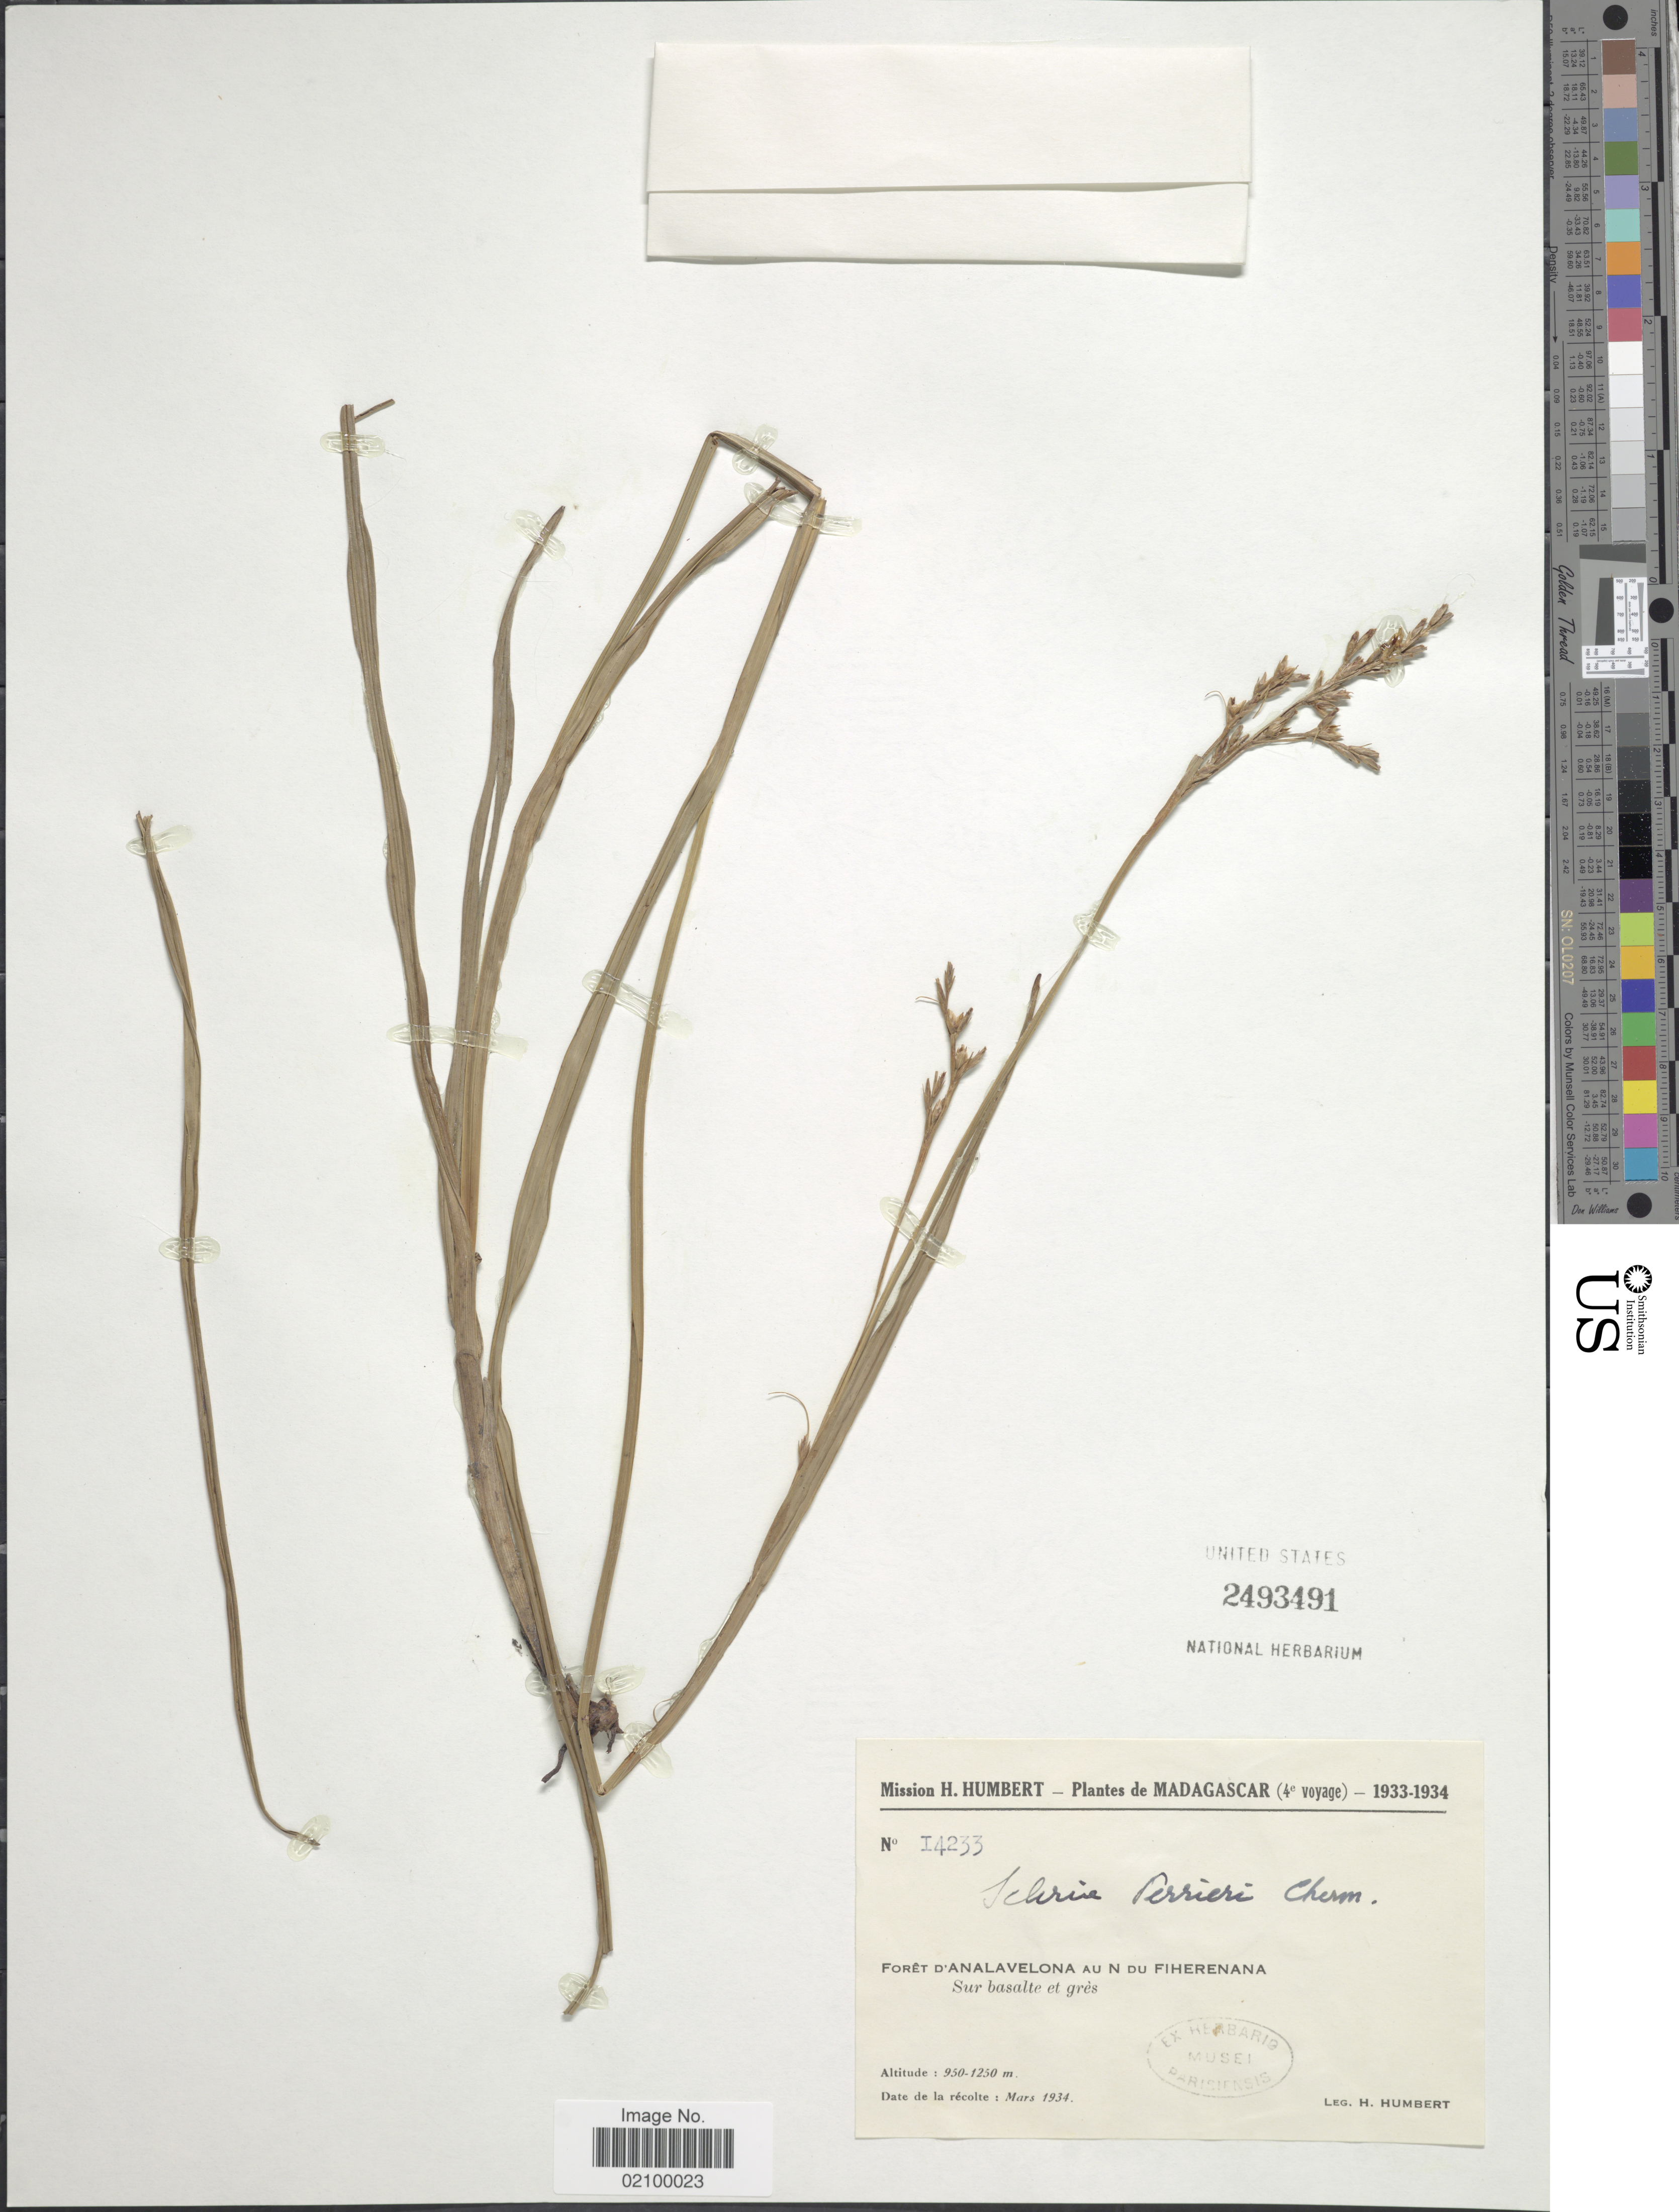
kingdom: Plantae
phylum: Tracheophyta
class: Liliopsida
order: Poales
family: Cyperaceae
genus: Scleria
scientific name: Scleria sp.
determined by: Strong, Mark T., (BOT), Smithsonian Institution - National Museum of Natural History (UNITED STATES)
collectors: H. Humbert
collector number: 14233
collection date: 1934-03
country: Madagascar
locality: Foret d'Analavelona au N du Fiherenana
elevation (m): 950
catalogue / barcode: US 2493491